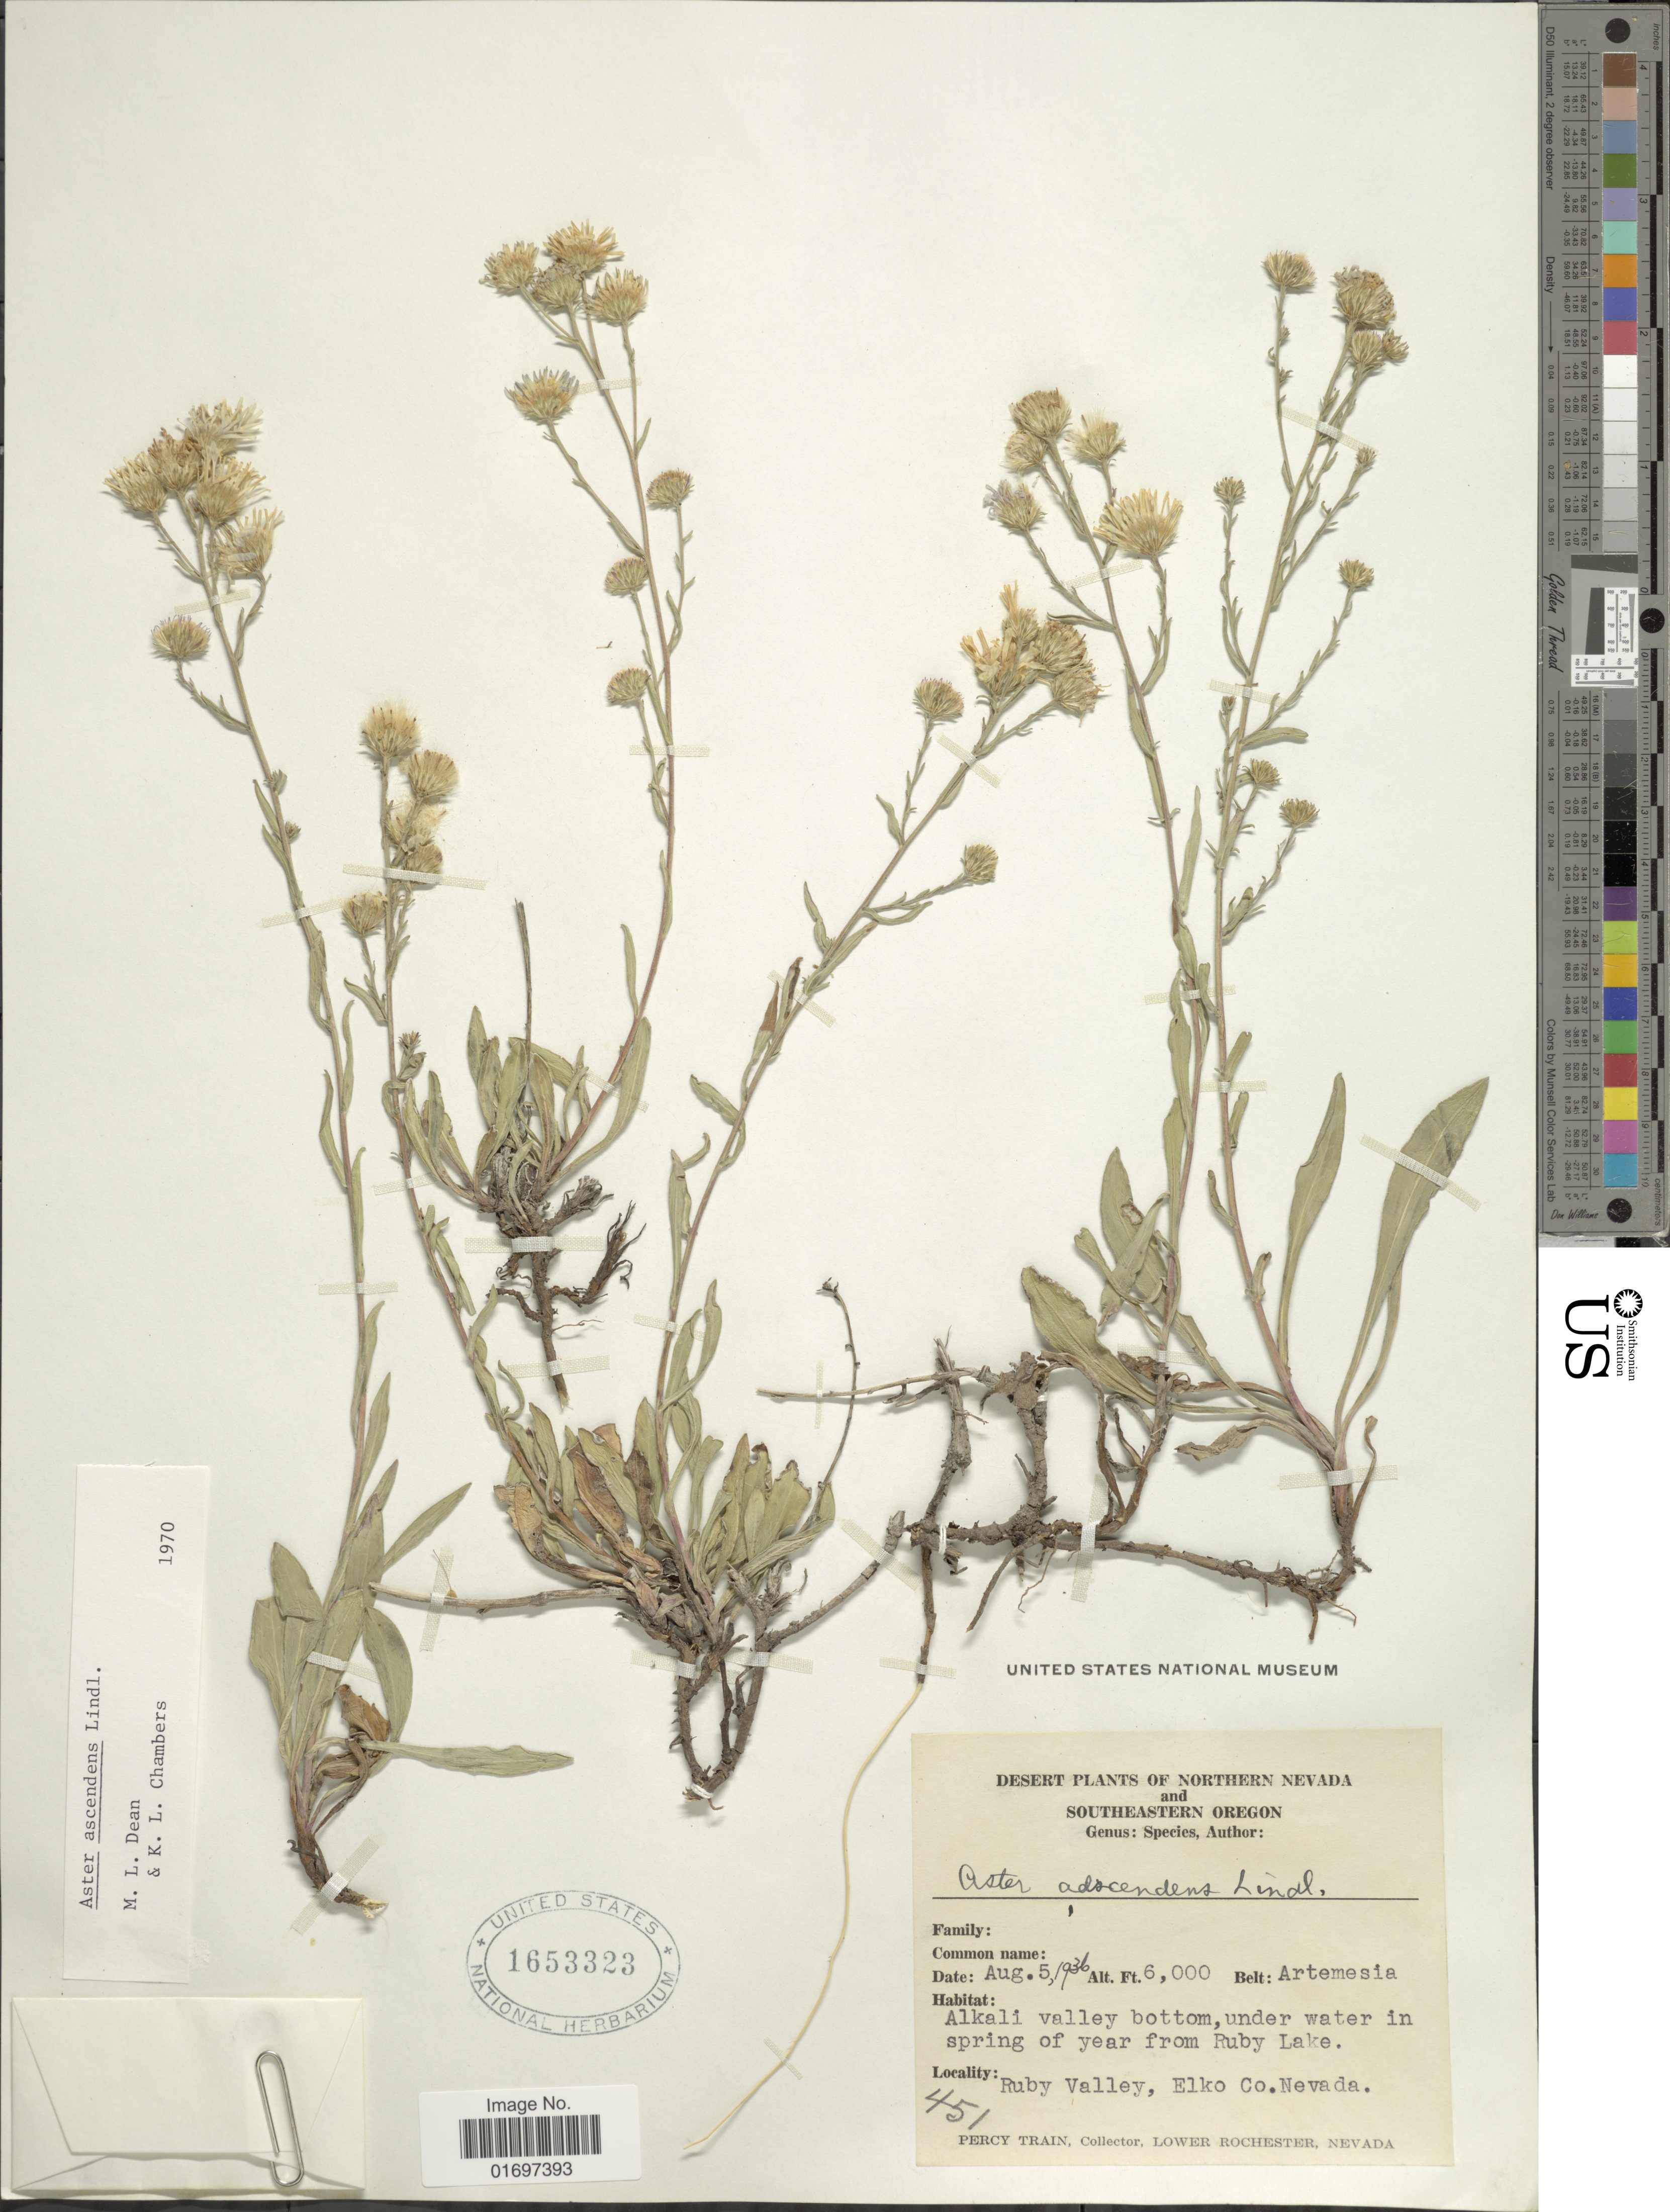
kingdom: Plantae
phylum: Tracheophyta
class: Magnoliopsida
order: Asterales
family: Asteraceae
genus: Symphyotrichum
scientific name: Symphyotrichum ascendens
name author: (Lindl.) G.L. Nesom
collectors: P. Train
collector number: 451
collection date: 1936-08-05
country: United States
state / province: Nevada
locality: Northern Nevada and Southeastern Oregon. Ruby Valley, Elko Co. Nevada.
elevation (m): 1829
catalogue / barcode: US 1653323